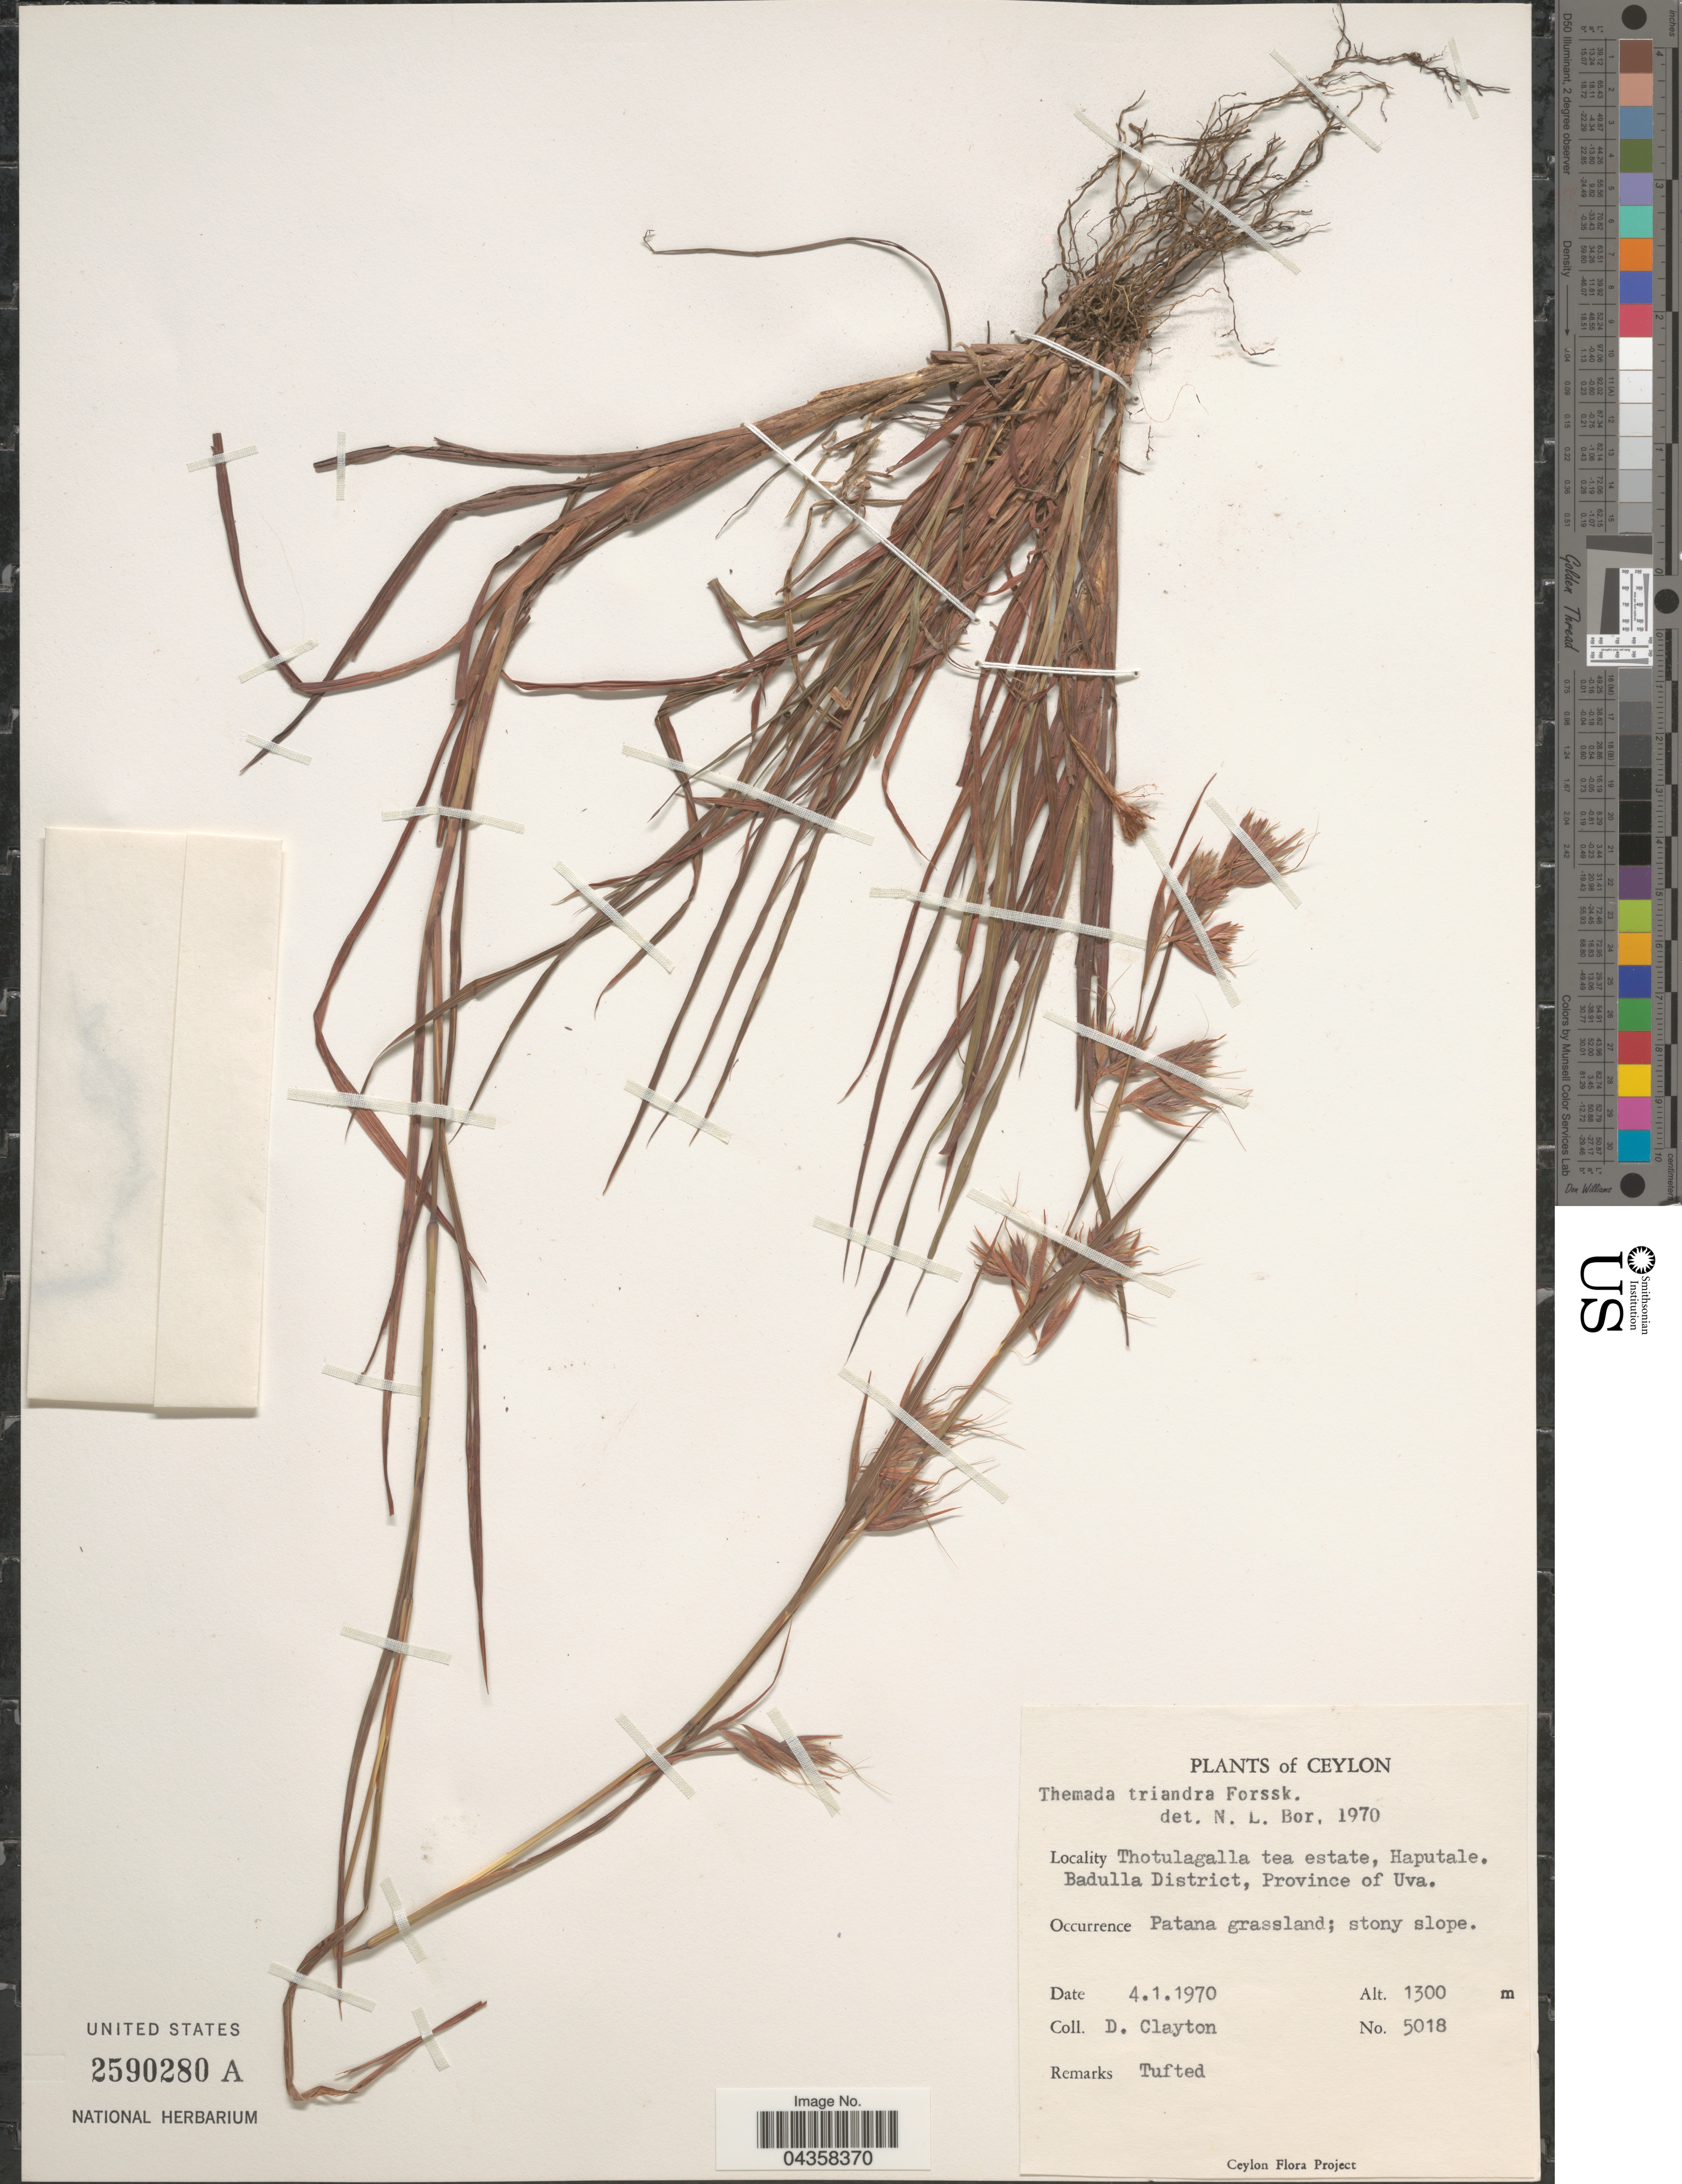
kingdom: Plantae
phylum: Tracheophyta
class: Liliopsida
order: Poales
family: Poaceae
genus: Themeda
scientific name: Themeda triandra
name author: Forssk.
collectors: D. Clayton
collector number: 5018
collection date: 1970-01-04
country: Sri Lanka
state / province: Uva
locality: Ceylon. Thotulagalla tea estate, Haputale. Badulla District, Province of Uva.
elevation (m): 1300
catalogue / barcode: US 2590280A